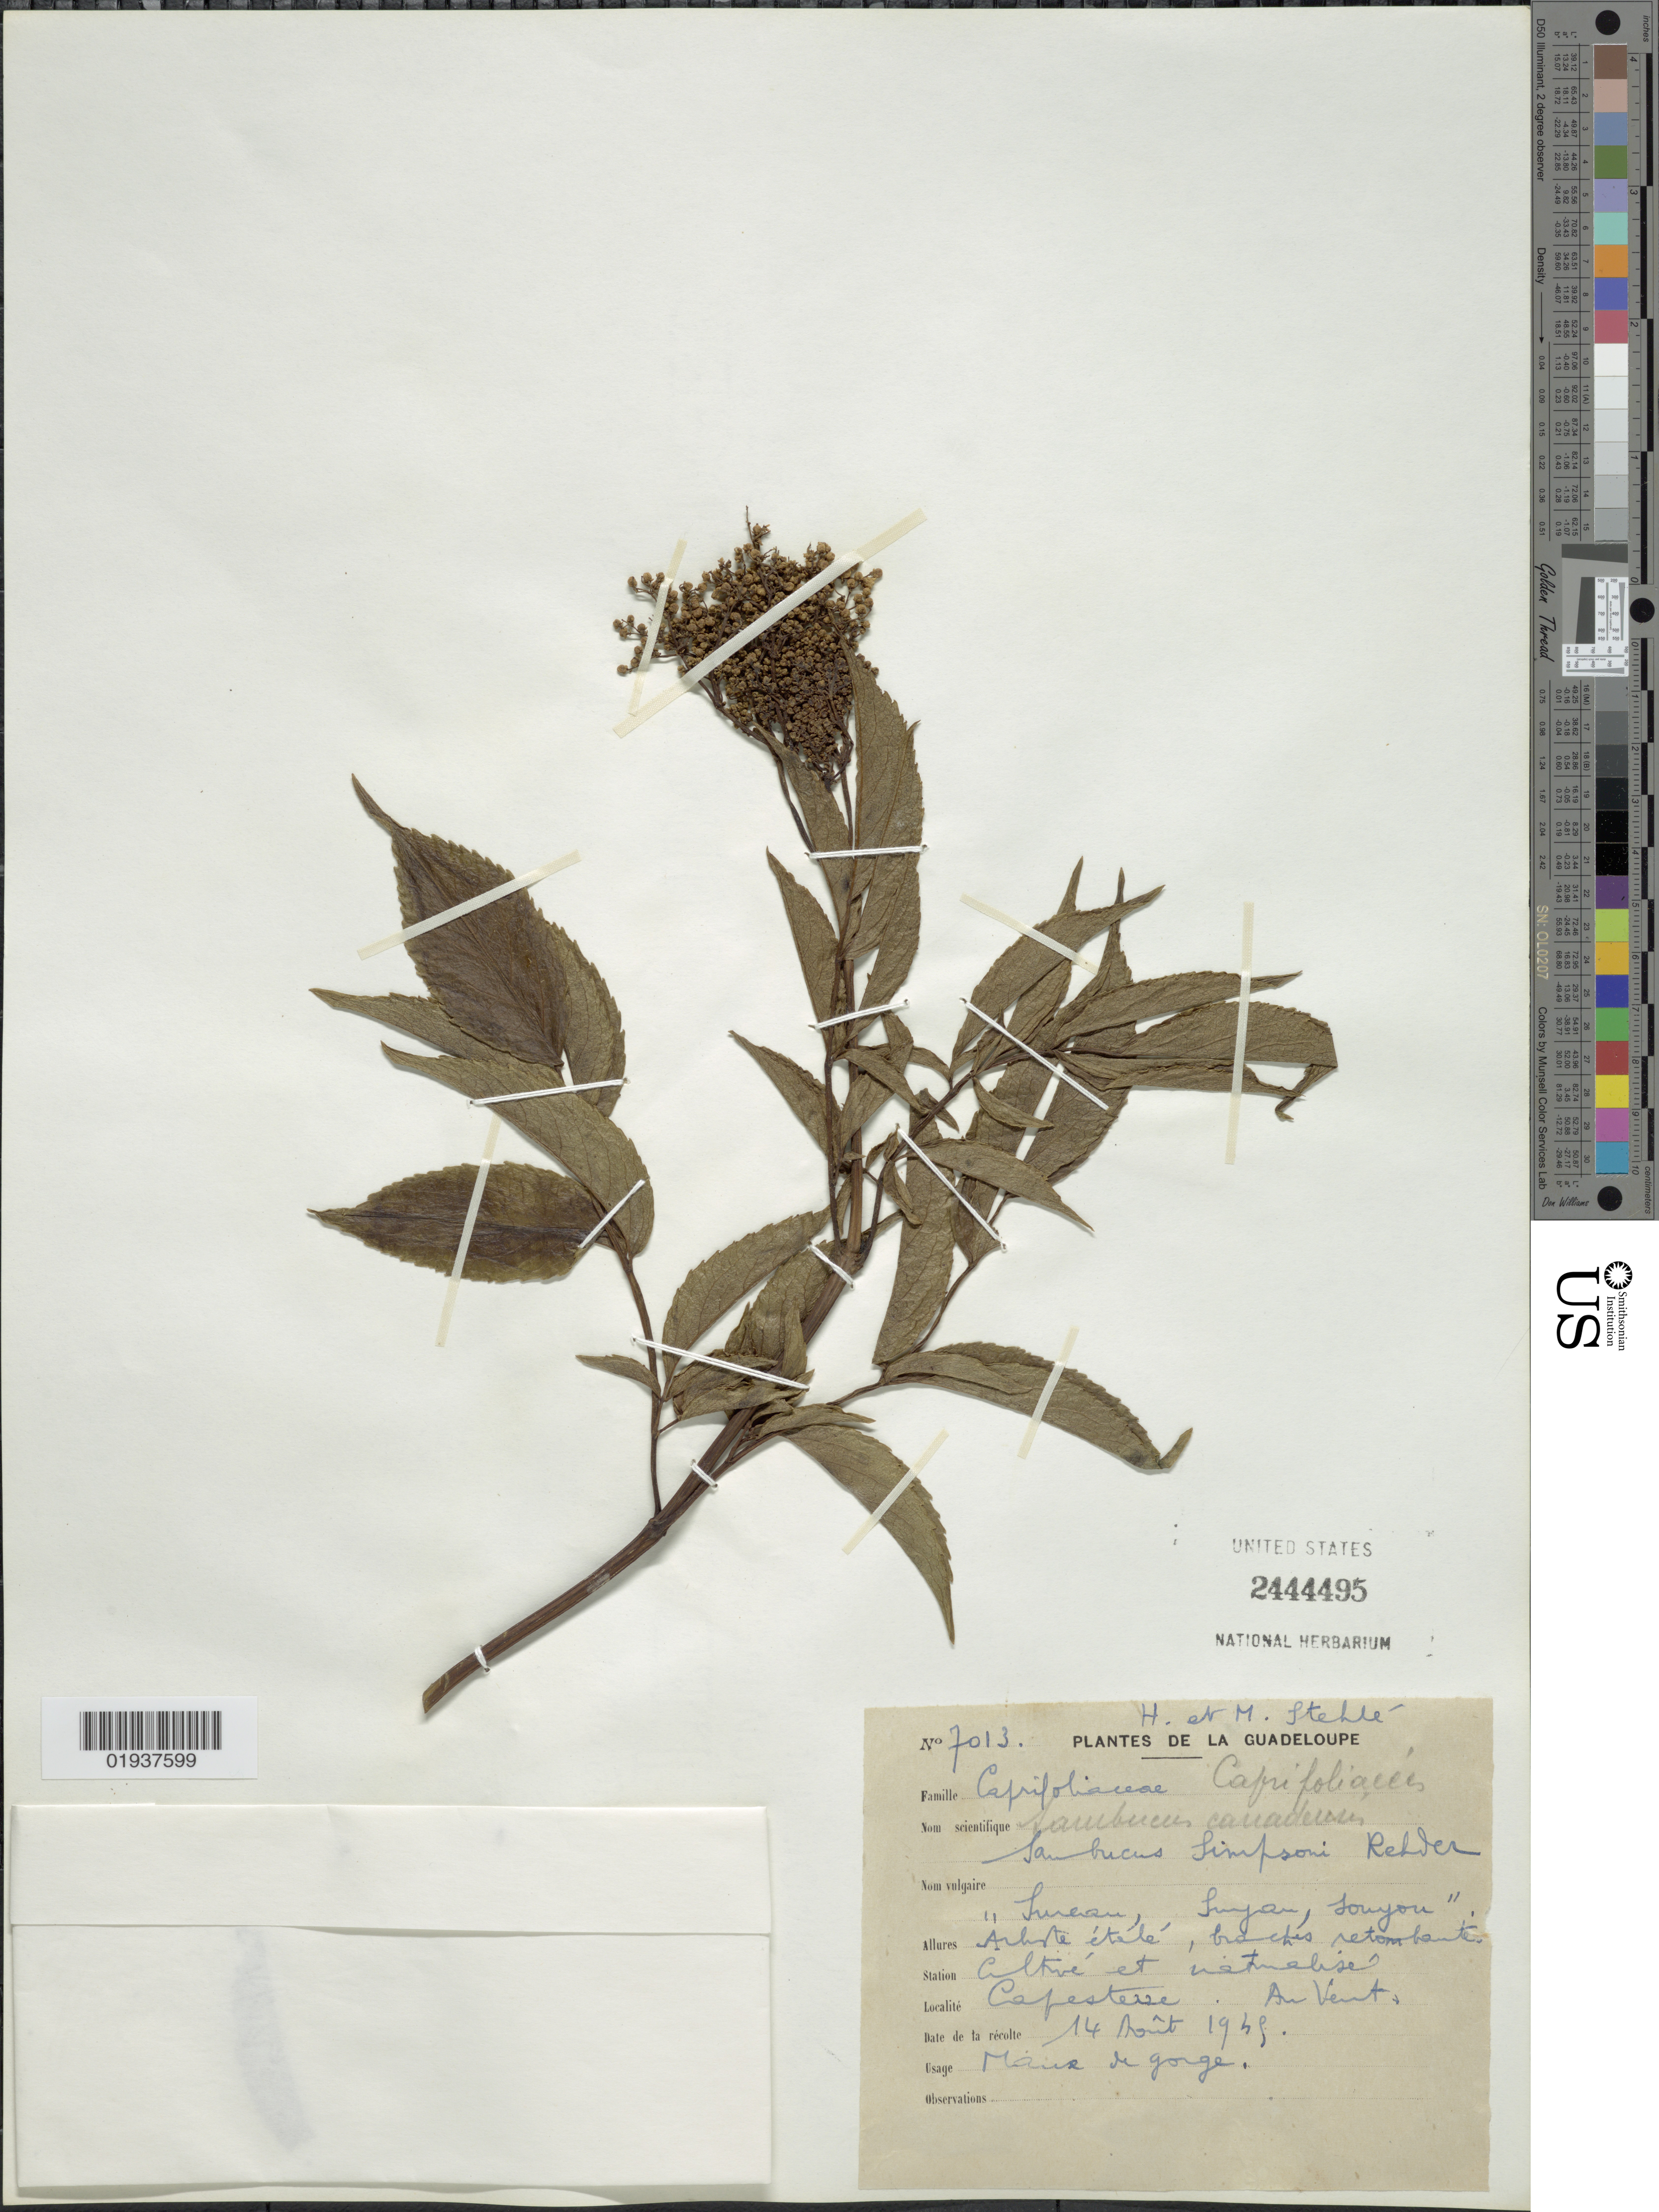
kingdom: Plantae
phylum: Tracheophyta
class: Magnoliopsida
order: Dipsacales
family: Viburnaceae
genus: Sambucus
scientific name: Sambucus sp.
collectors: H. Stehlé & M. Stehlé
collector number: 7013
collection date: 1945-08-14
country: Guadeloupe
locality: Capesterre, Au Vent.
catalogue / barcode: US 2444495